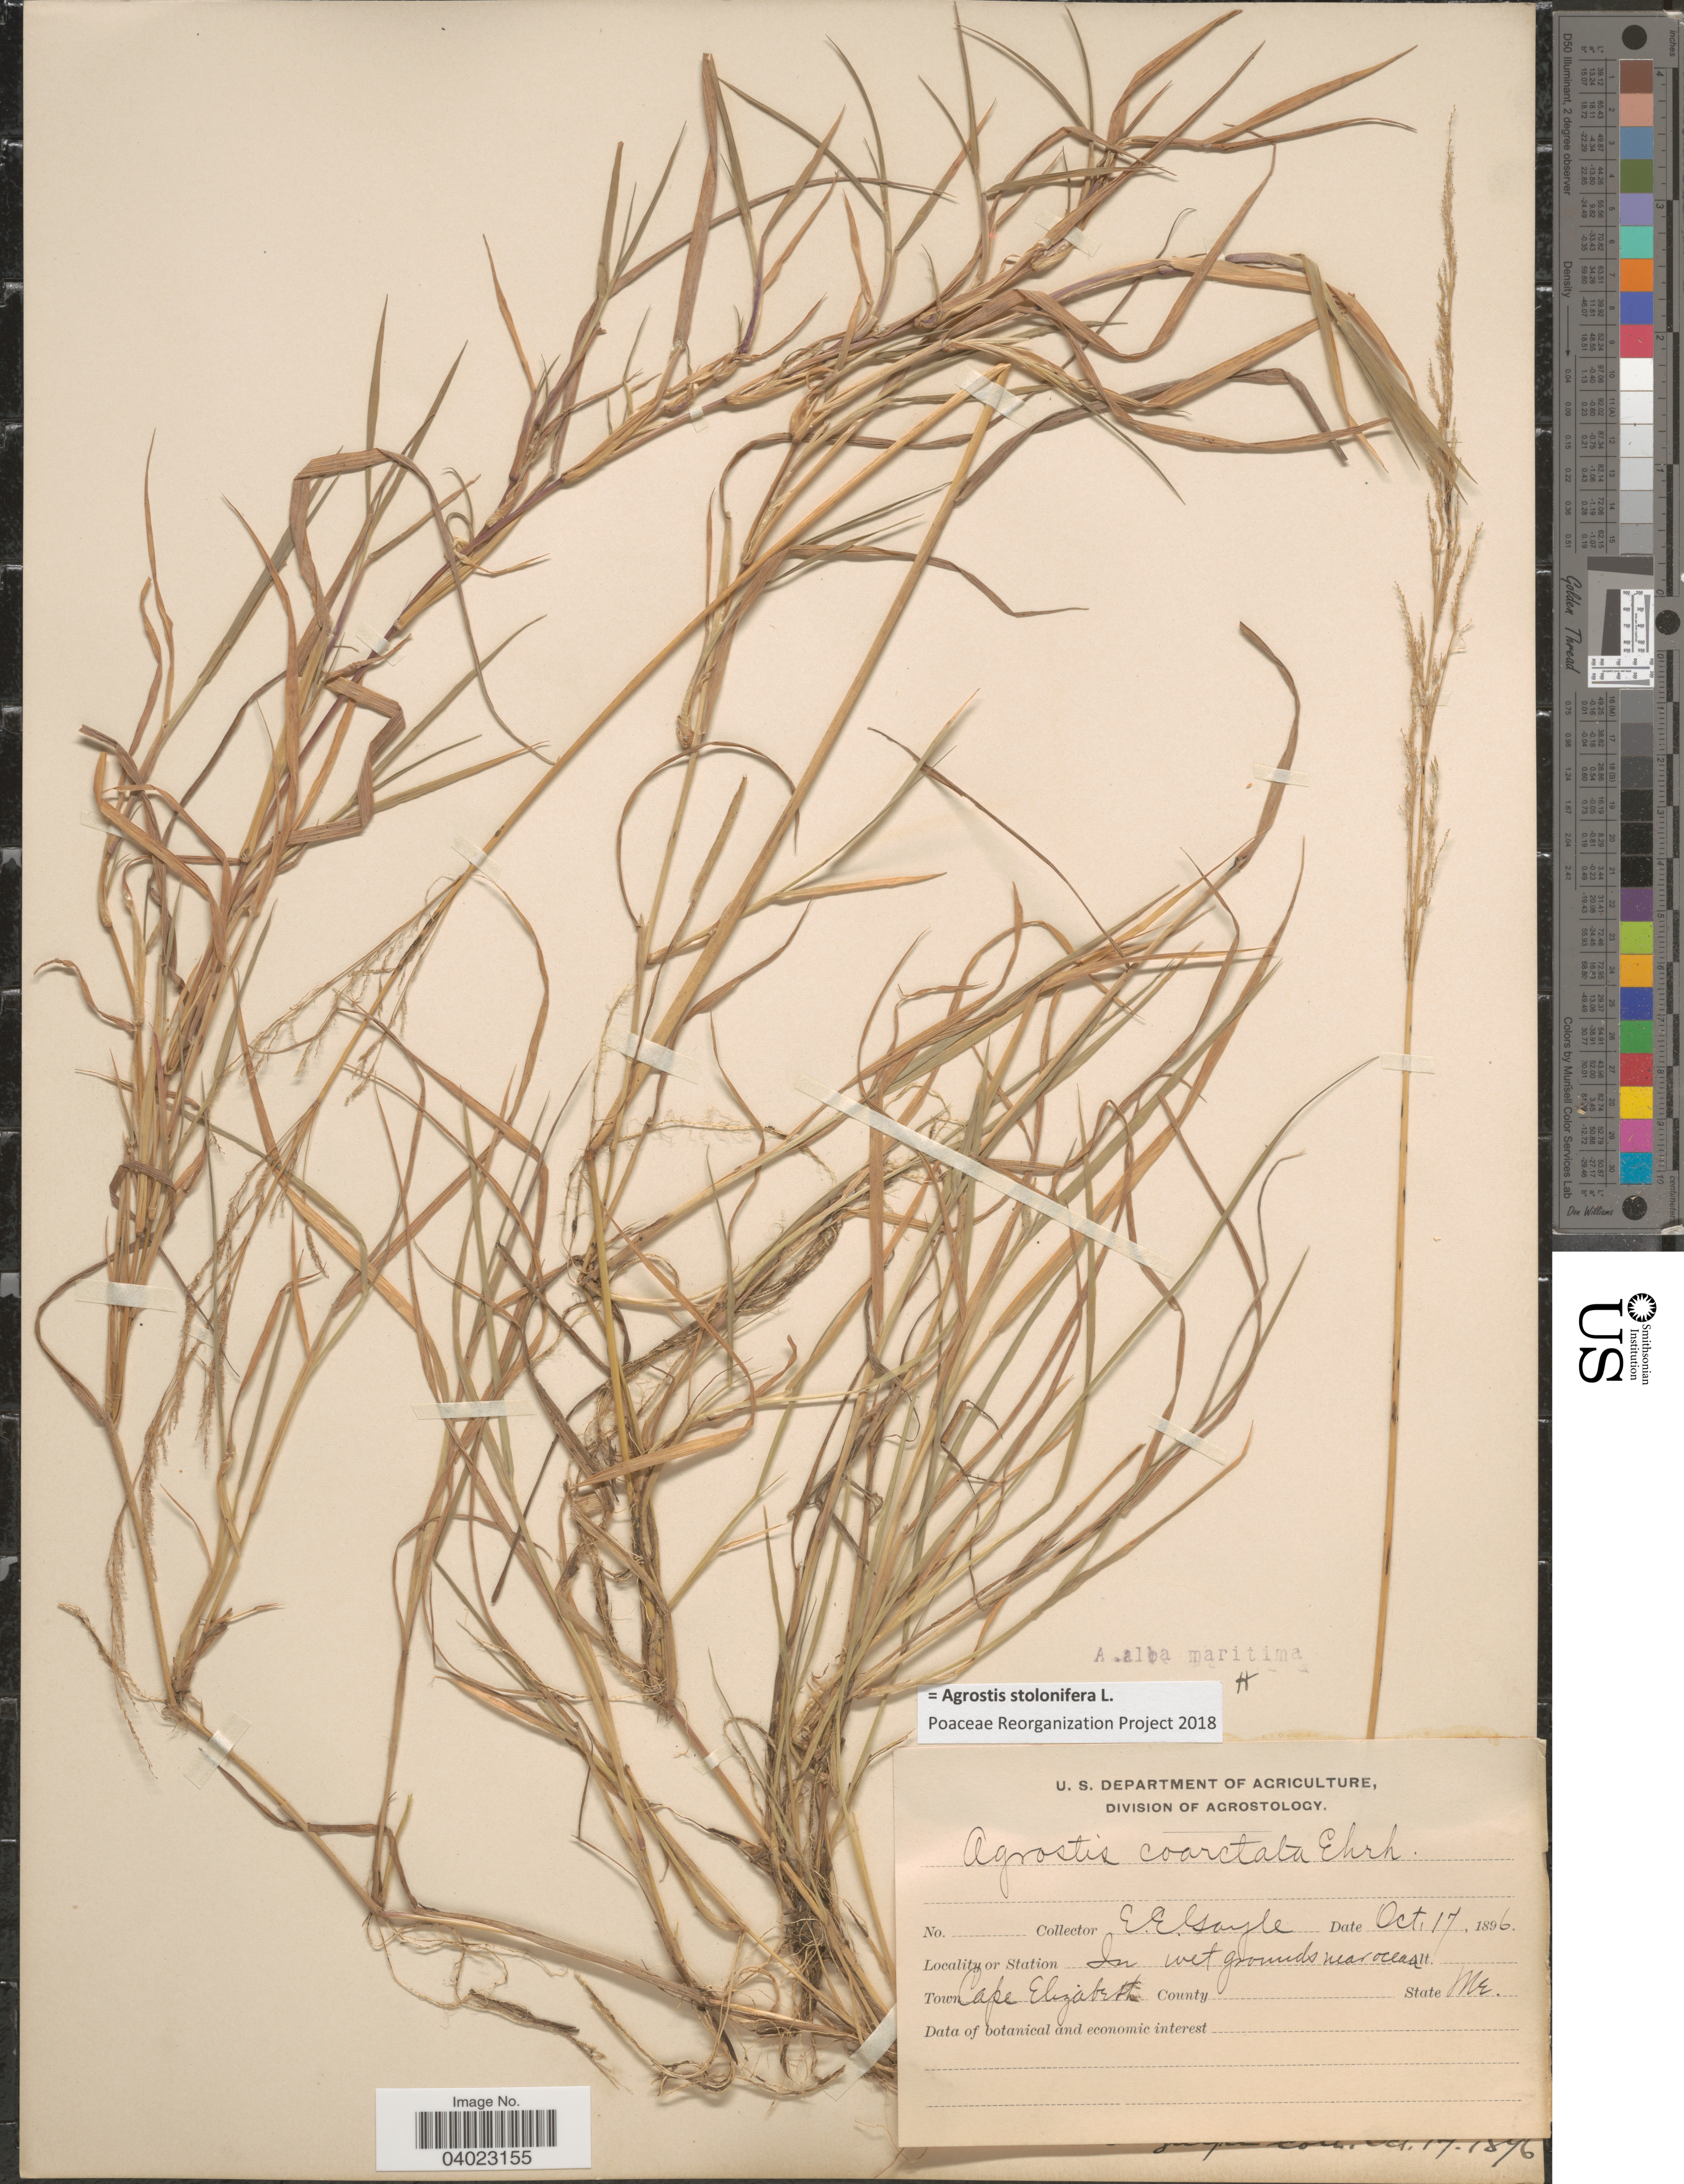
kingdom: Plantae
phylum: Tracheophyta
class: Liliopsida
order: Poales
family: Poaceae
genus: Agrostis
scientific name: Agrostis stolonifera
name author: L.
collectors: E. Gayle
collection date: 1896-10-17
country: United States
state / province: Maine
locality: Station In wet grounds near ocean. Town Cape Elizabeth.